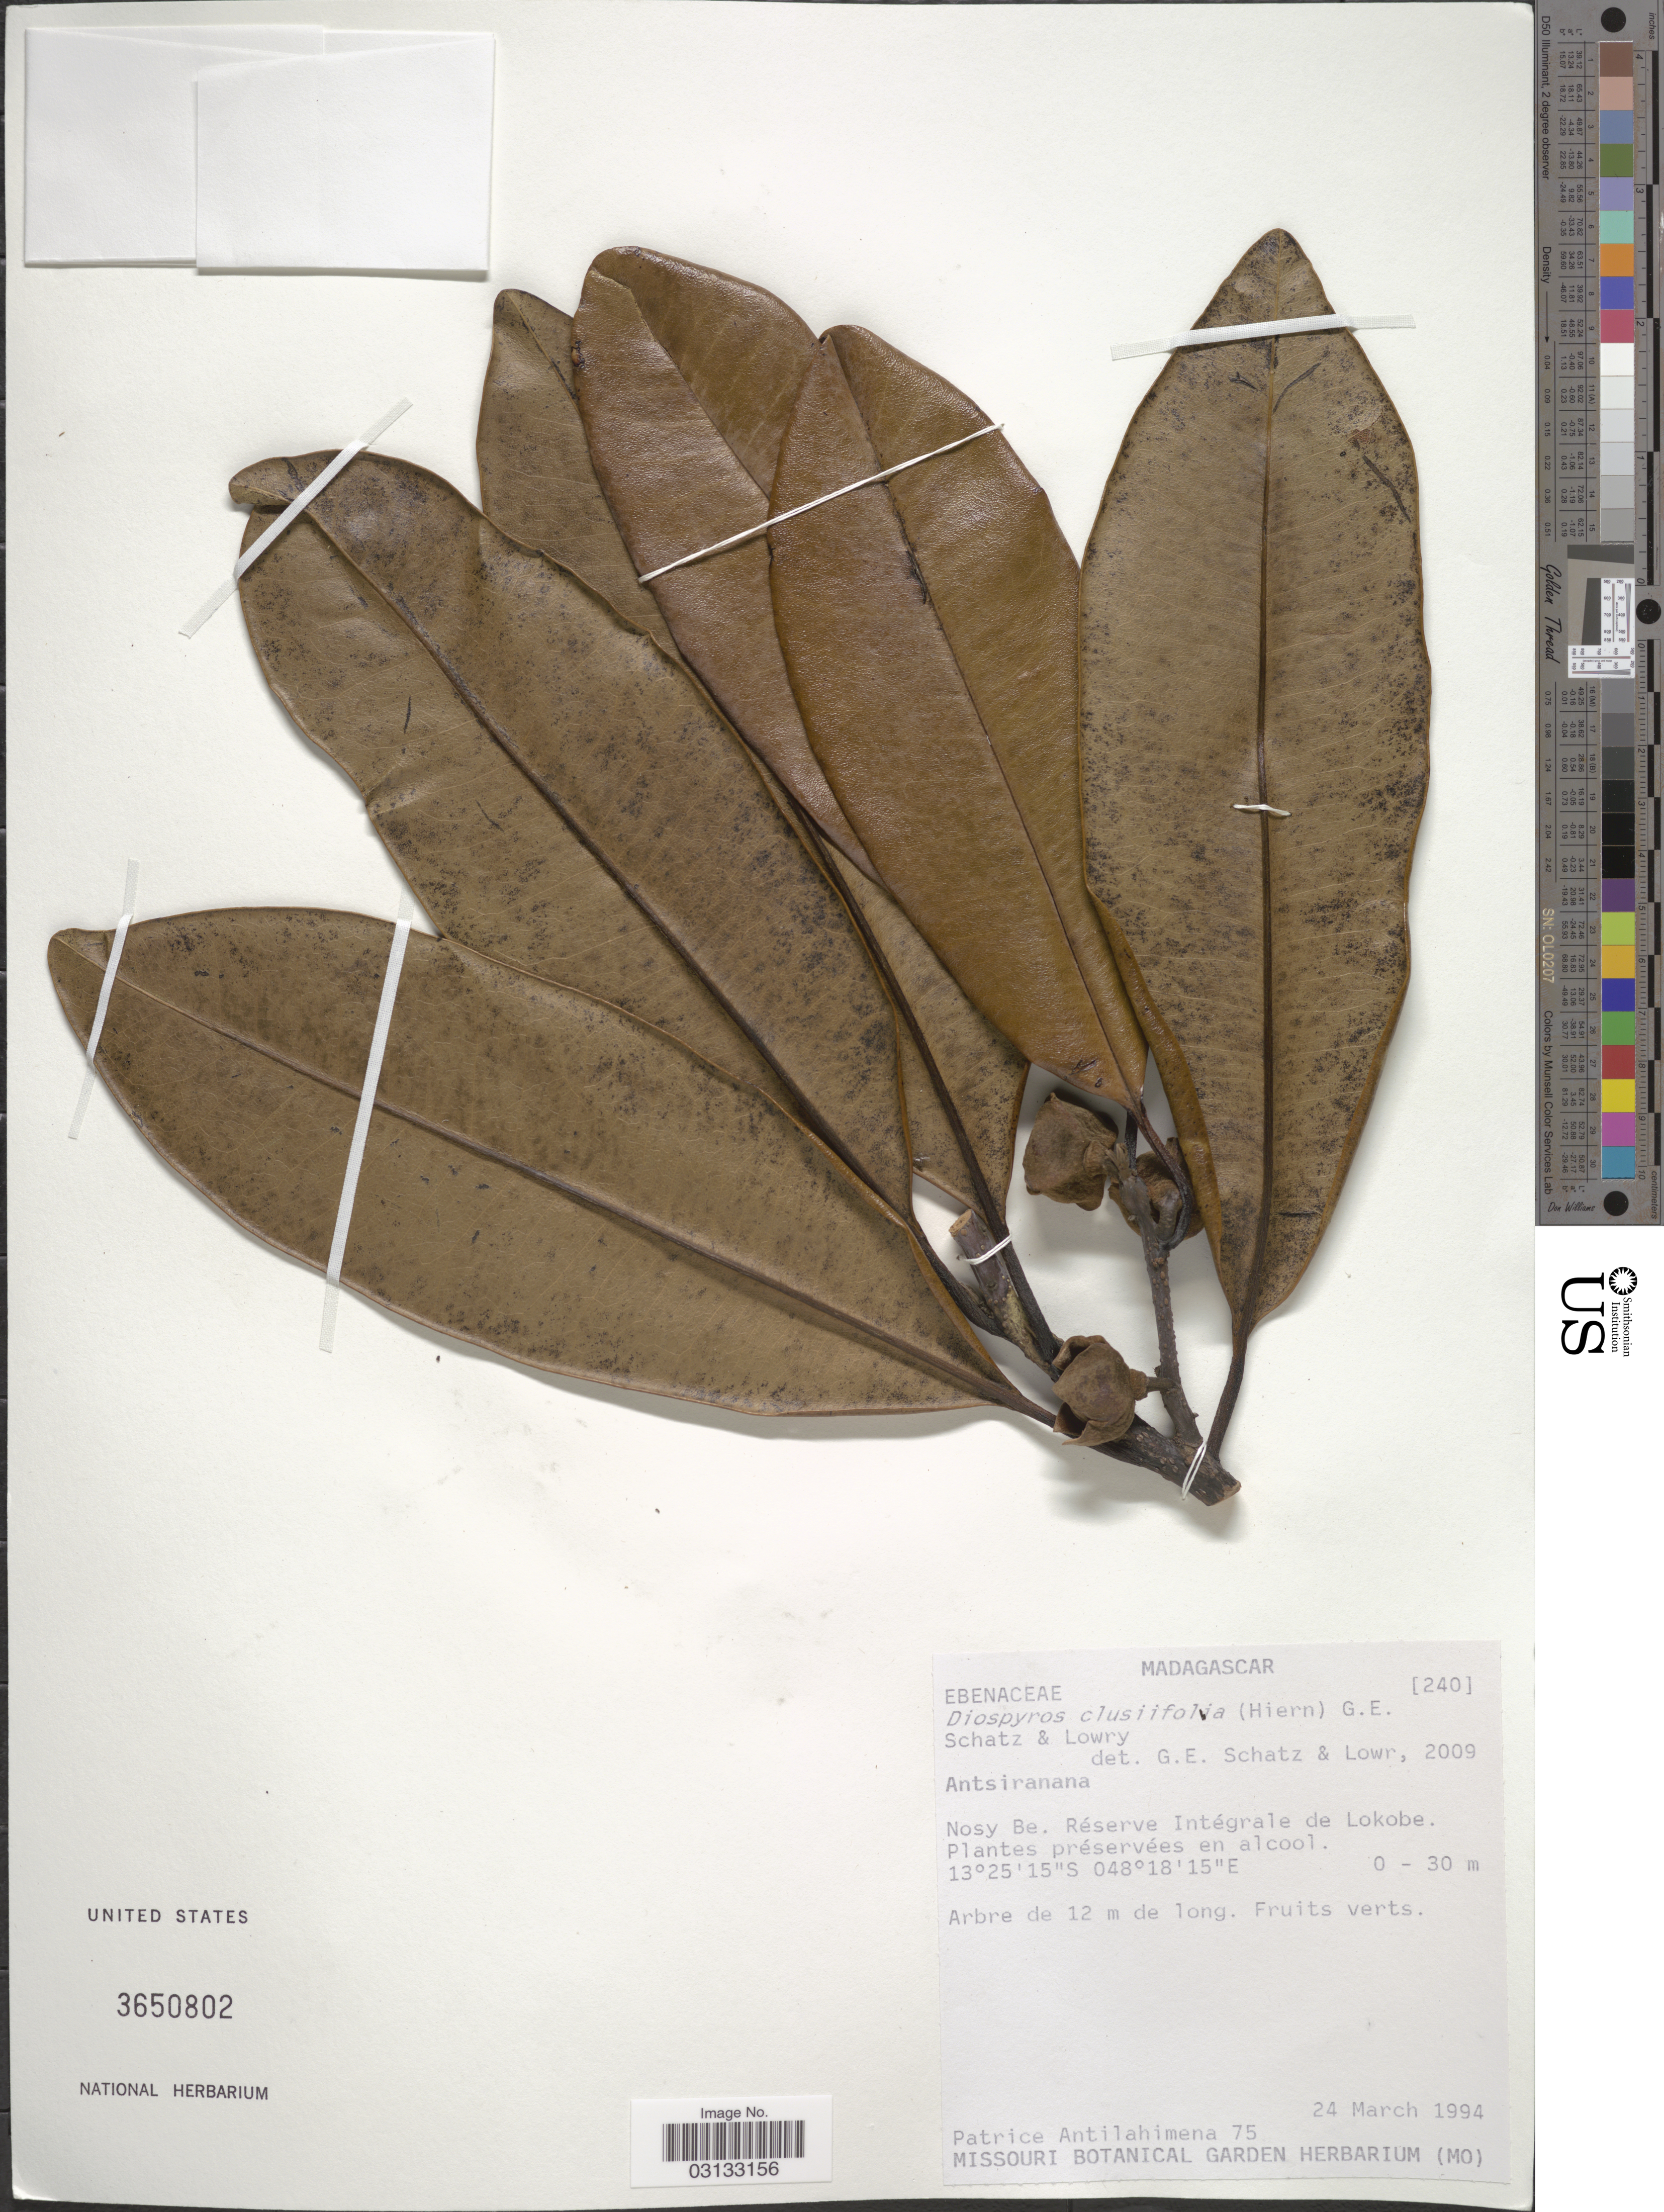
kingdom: Plantae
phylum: Tracheophyta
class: Magnoliopsida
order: Ericales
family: Ebenaceae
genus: Diospyros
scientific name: Diospyros clusiifolia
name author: G.E. Schatz & Lowry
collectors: P. Antilahimena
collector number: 75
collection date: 1994-03-24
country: Madagascar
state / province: Diana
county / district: Nosy Be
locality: Nosy Be., Réserve Intégrale de Lokobe.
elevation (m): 0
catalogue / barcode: US 3650802